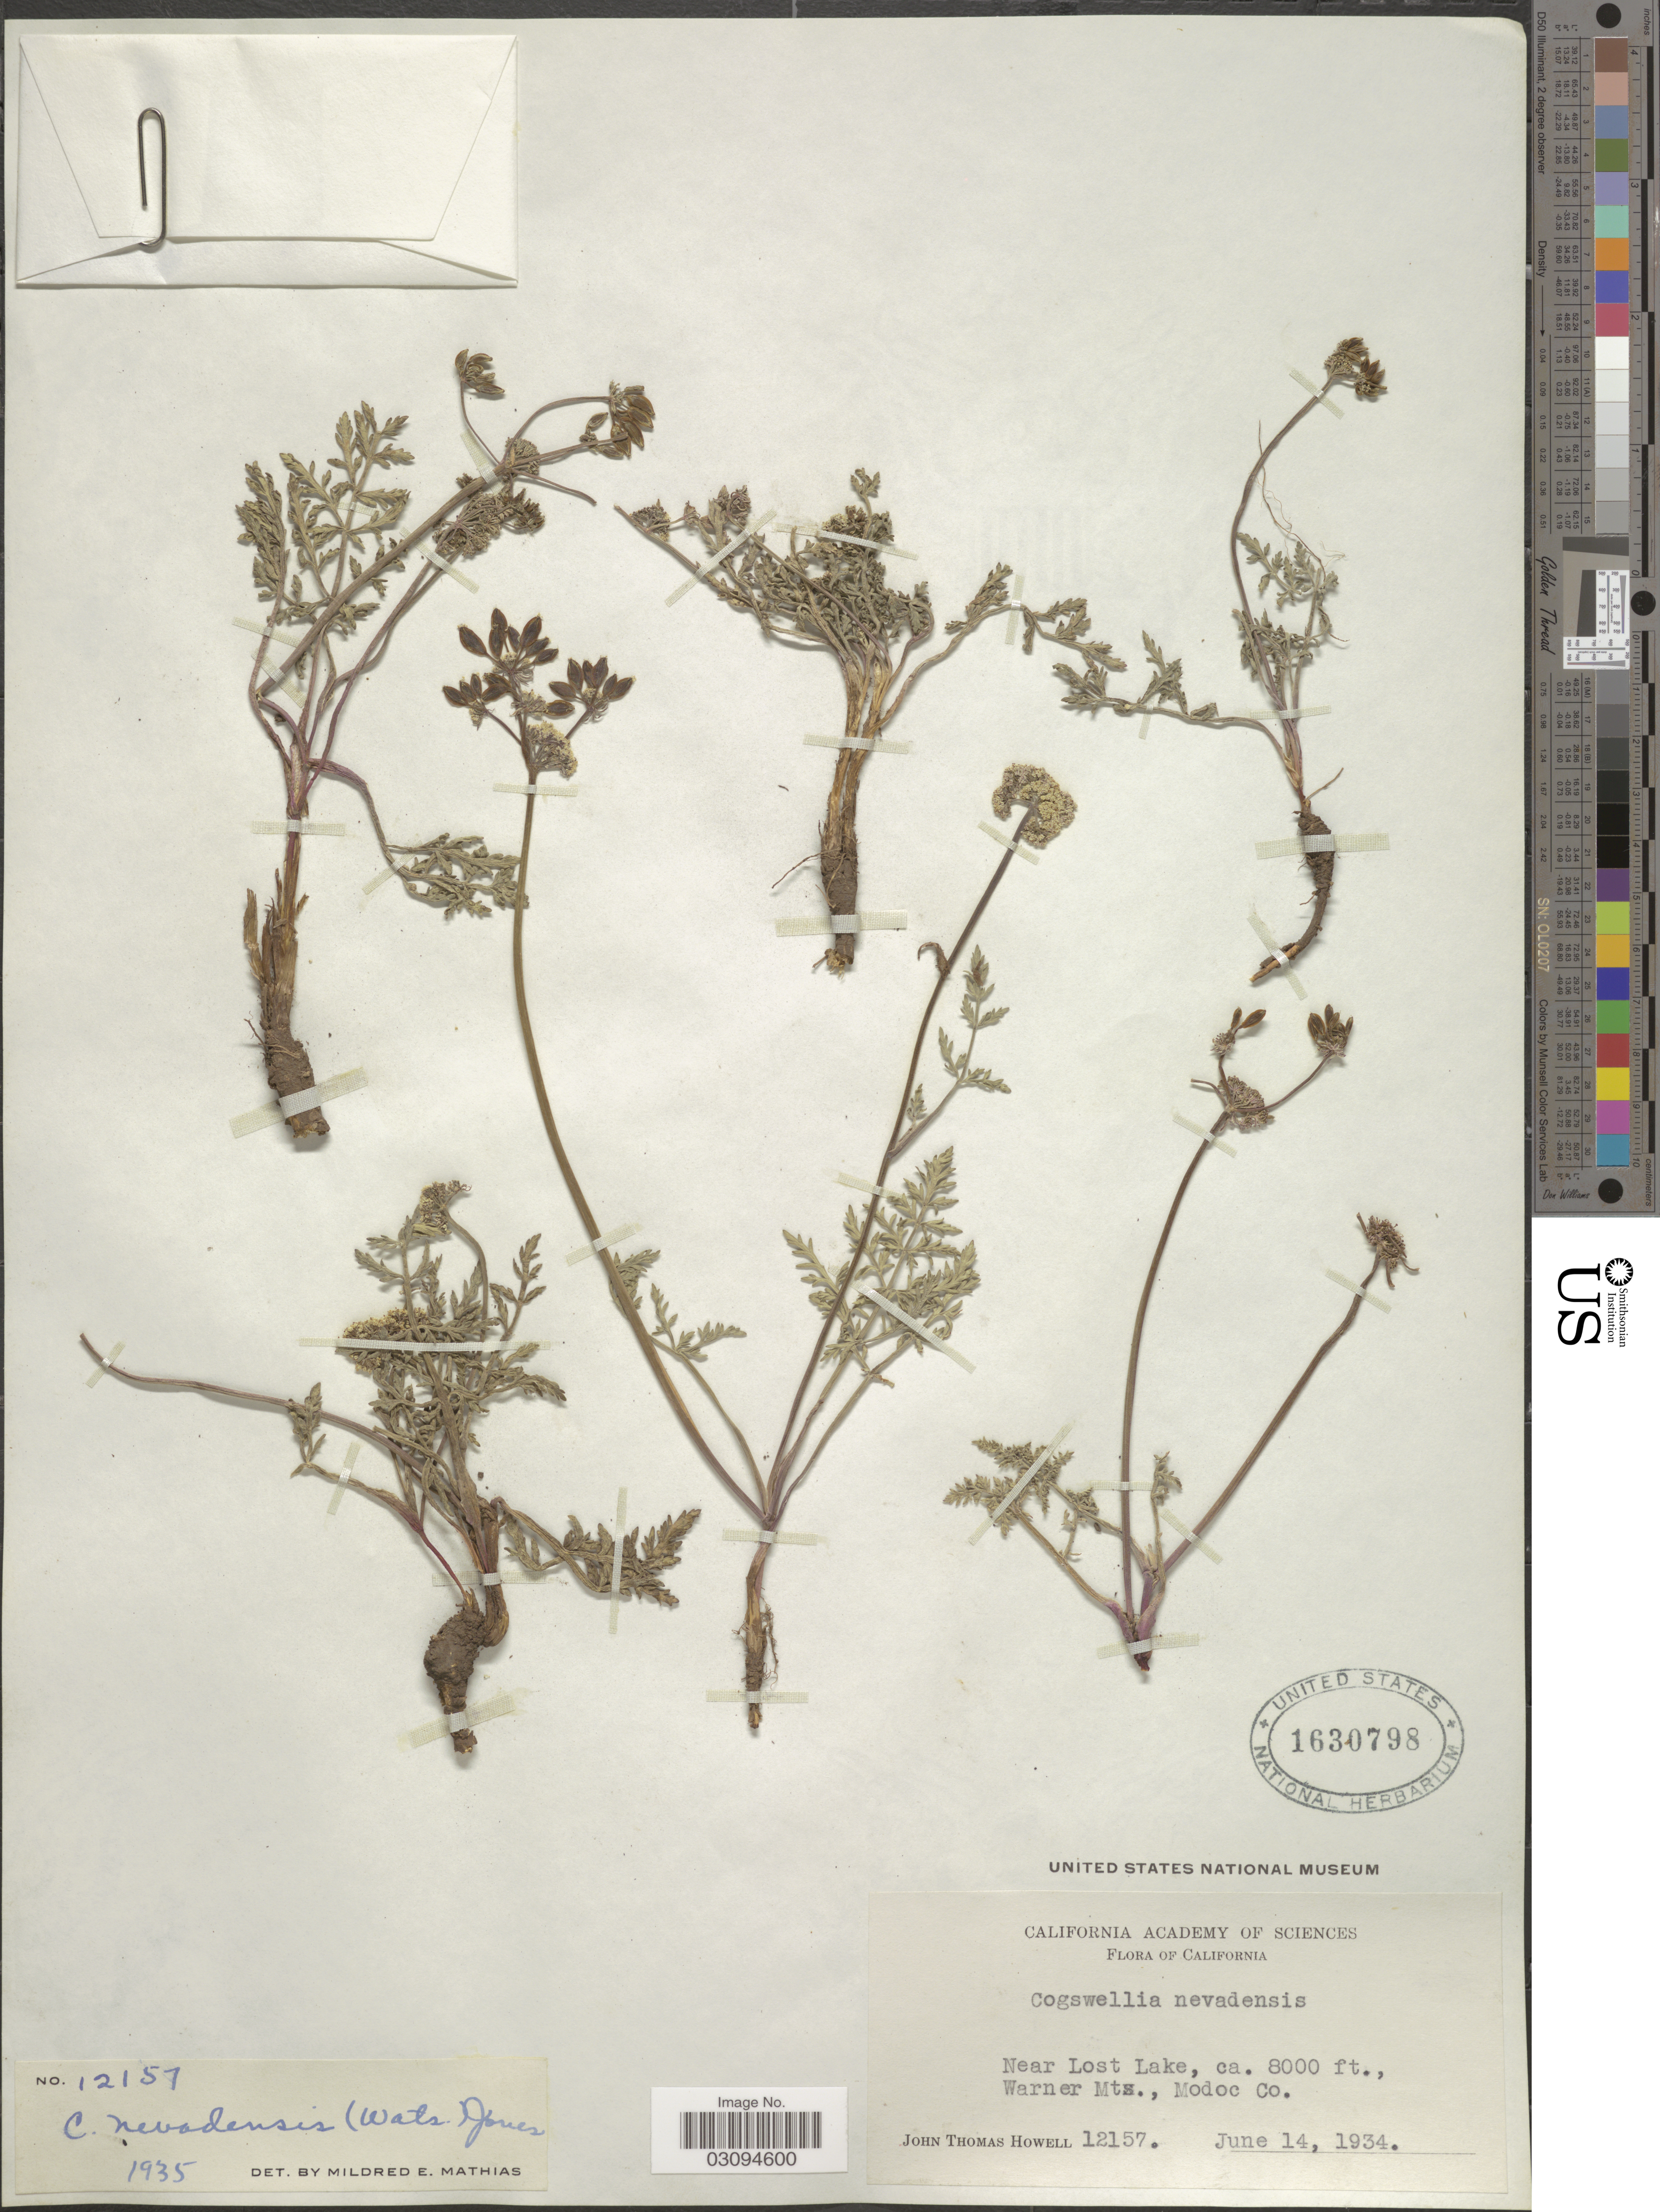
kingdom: Plantae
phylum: Tracheophyta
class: Magnoliopsida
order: Apiales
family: Apiaceae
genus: Lomatium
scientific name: Lomatium nevadense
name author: (S. Watson) J.M. Coult. & Rose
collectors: J. T. Howell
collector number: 12157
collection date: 1934-06-14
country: United States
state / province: California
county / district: Modoc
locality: Near Lost Lake. Warner Mts., Modoc Co.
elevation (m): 2438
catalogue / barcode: US 1630798